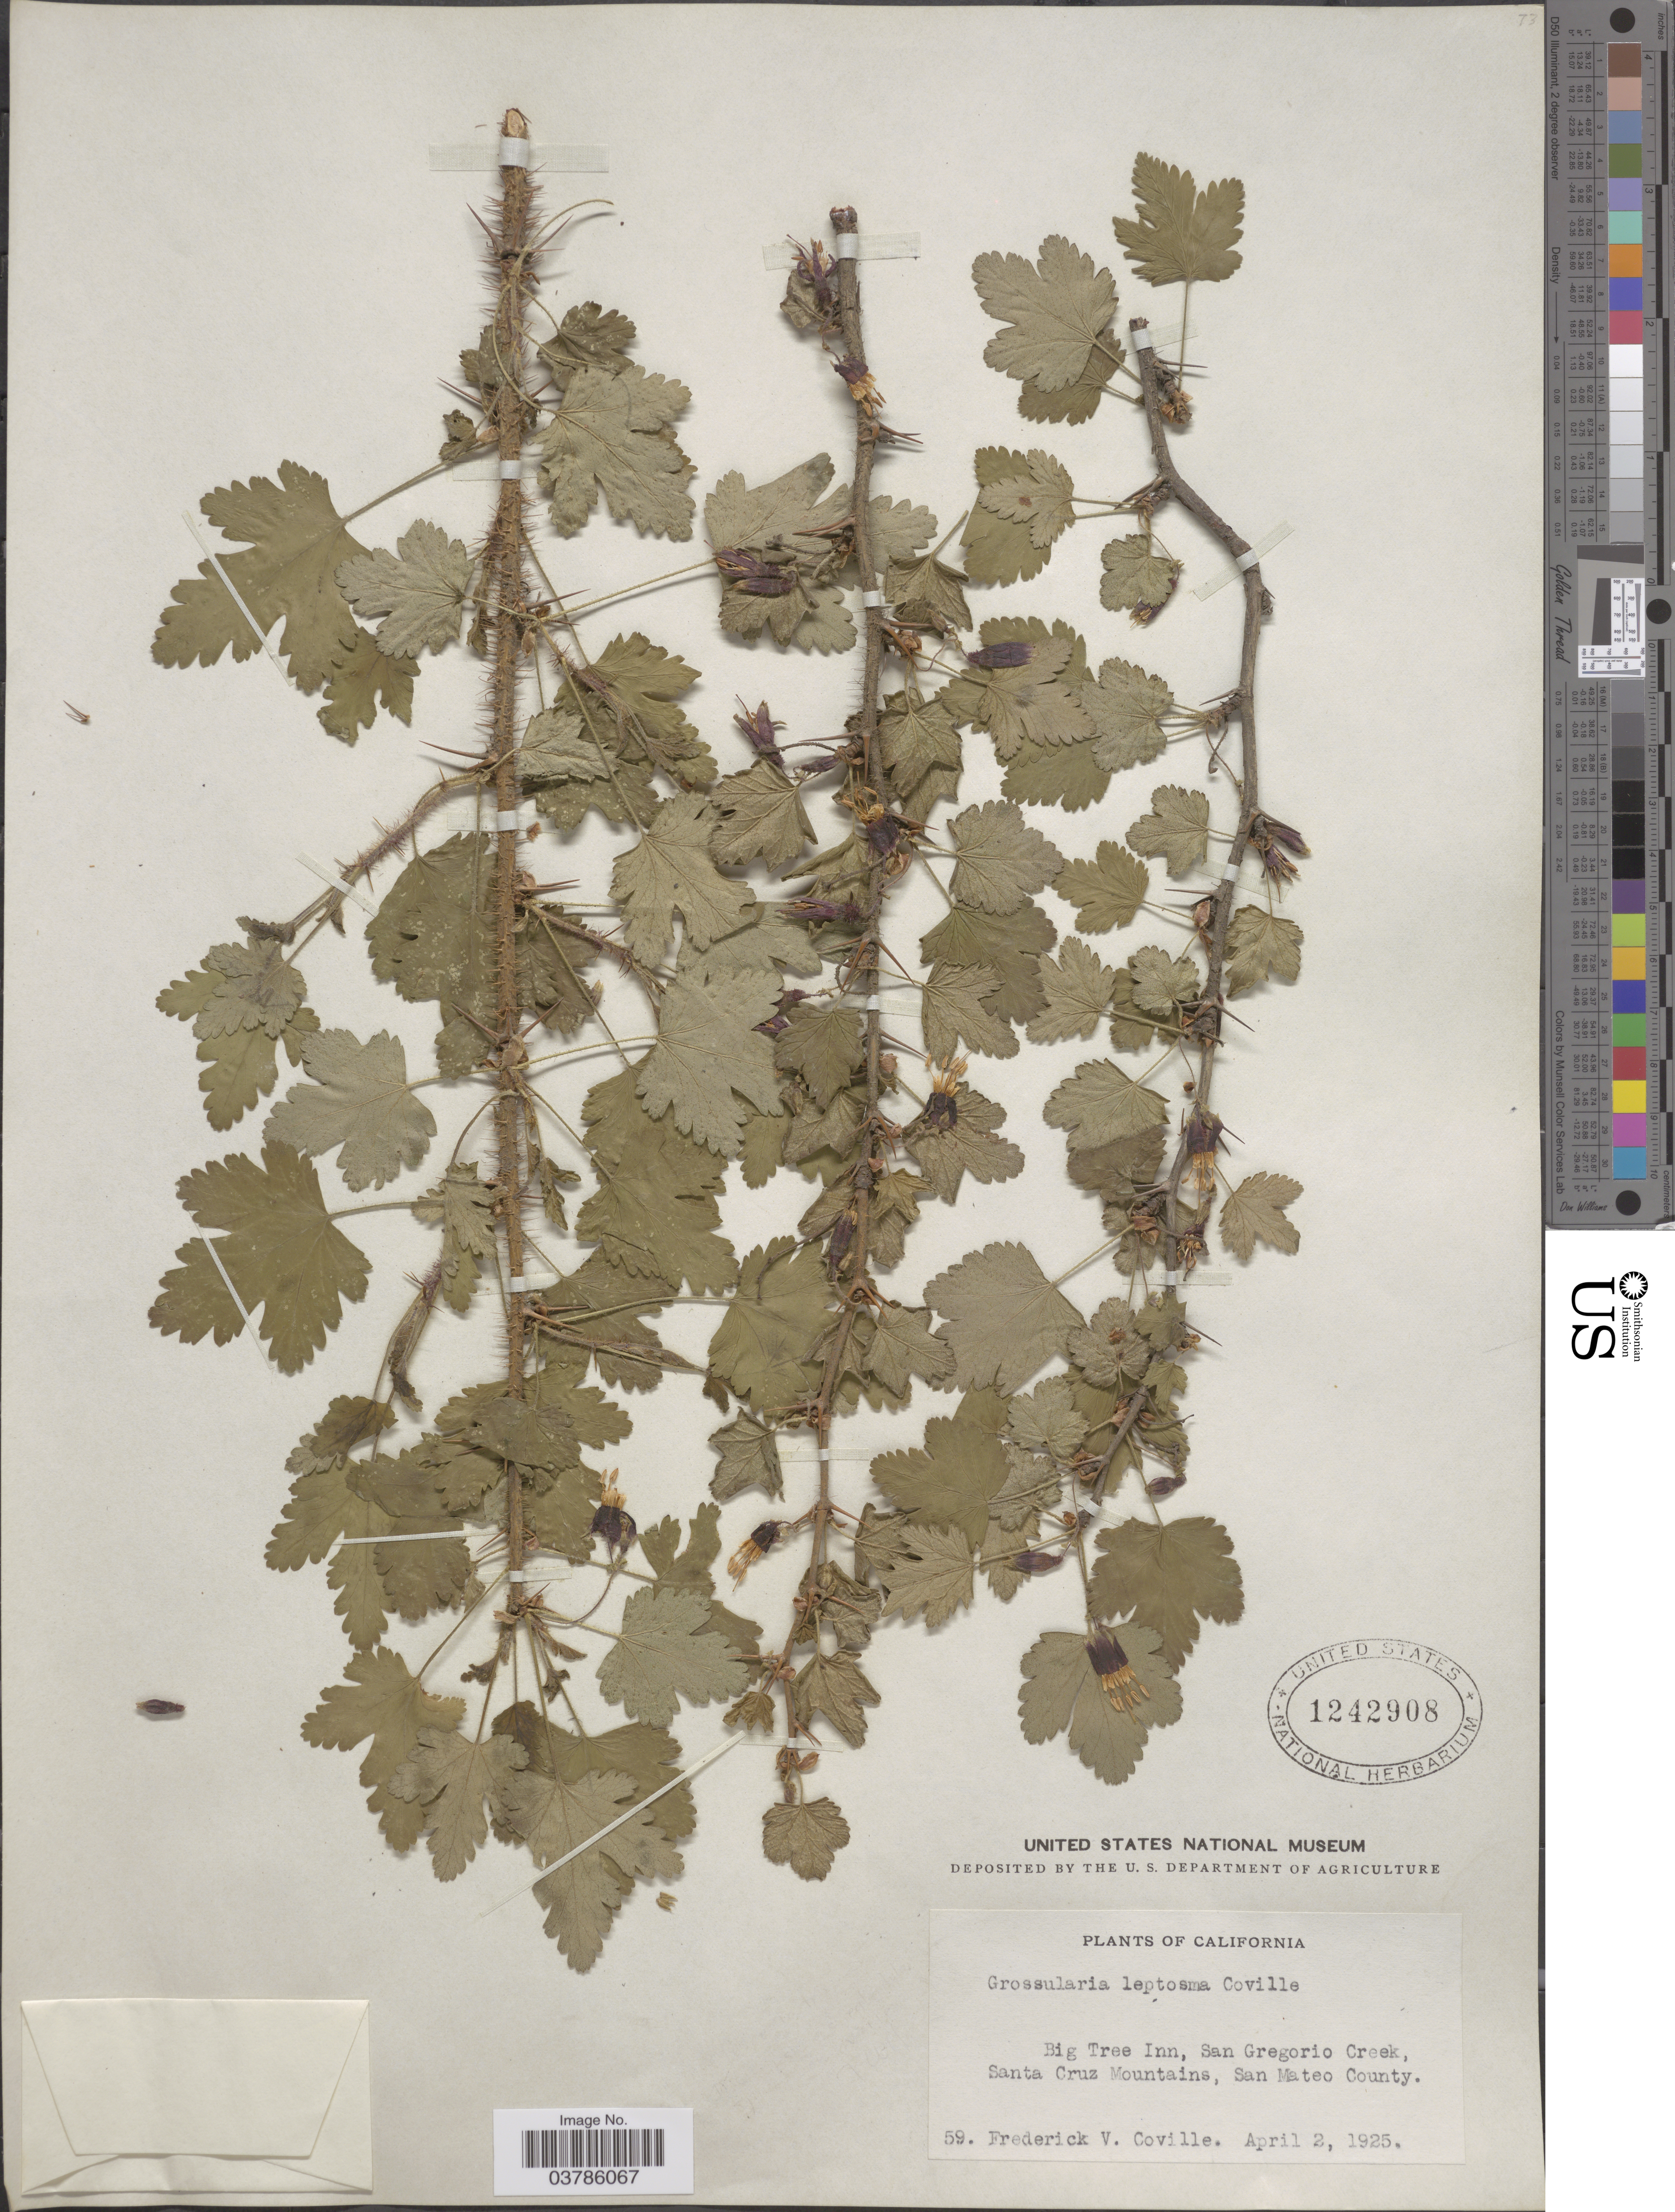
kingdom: Plantae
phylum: Tracheophyta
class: Magnoliopsida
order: Saxifragales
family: Grossulariaceae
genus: Ribes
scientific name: Ribes menziesii var. leptosum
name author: (Coville) Jeps.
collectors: F. V. Coville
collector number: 59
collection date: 1925-04-02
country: United States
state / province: California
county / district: San Mateo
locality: Big Tree Inn, San Gregorio Creek, Santa Cruz Mountains, San Mateo County.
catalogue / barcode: US 1242908